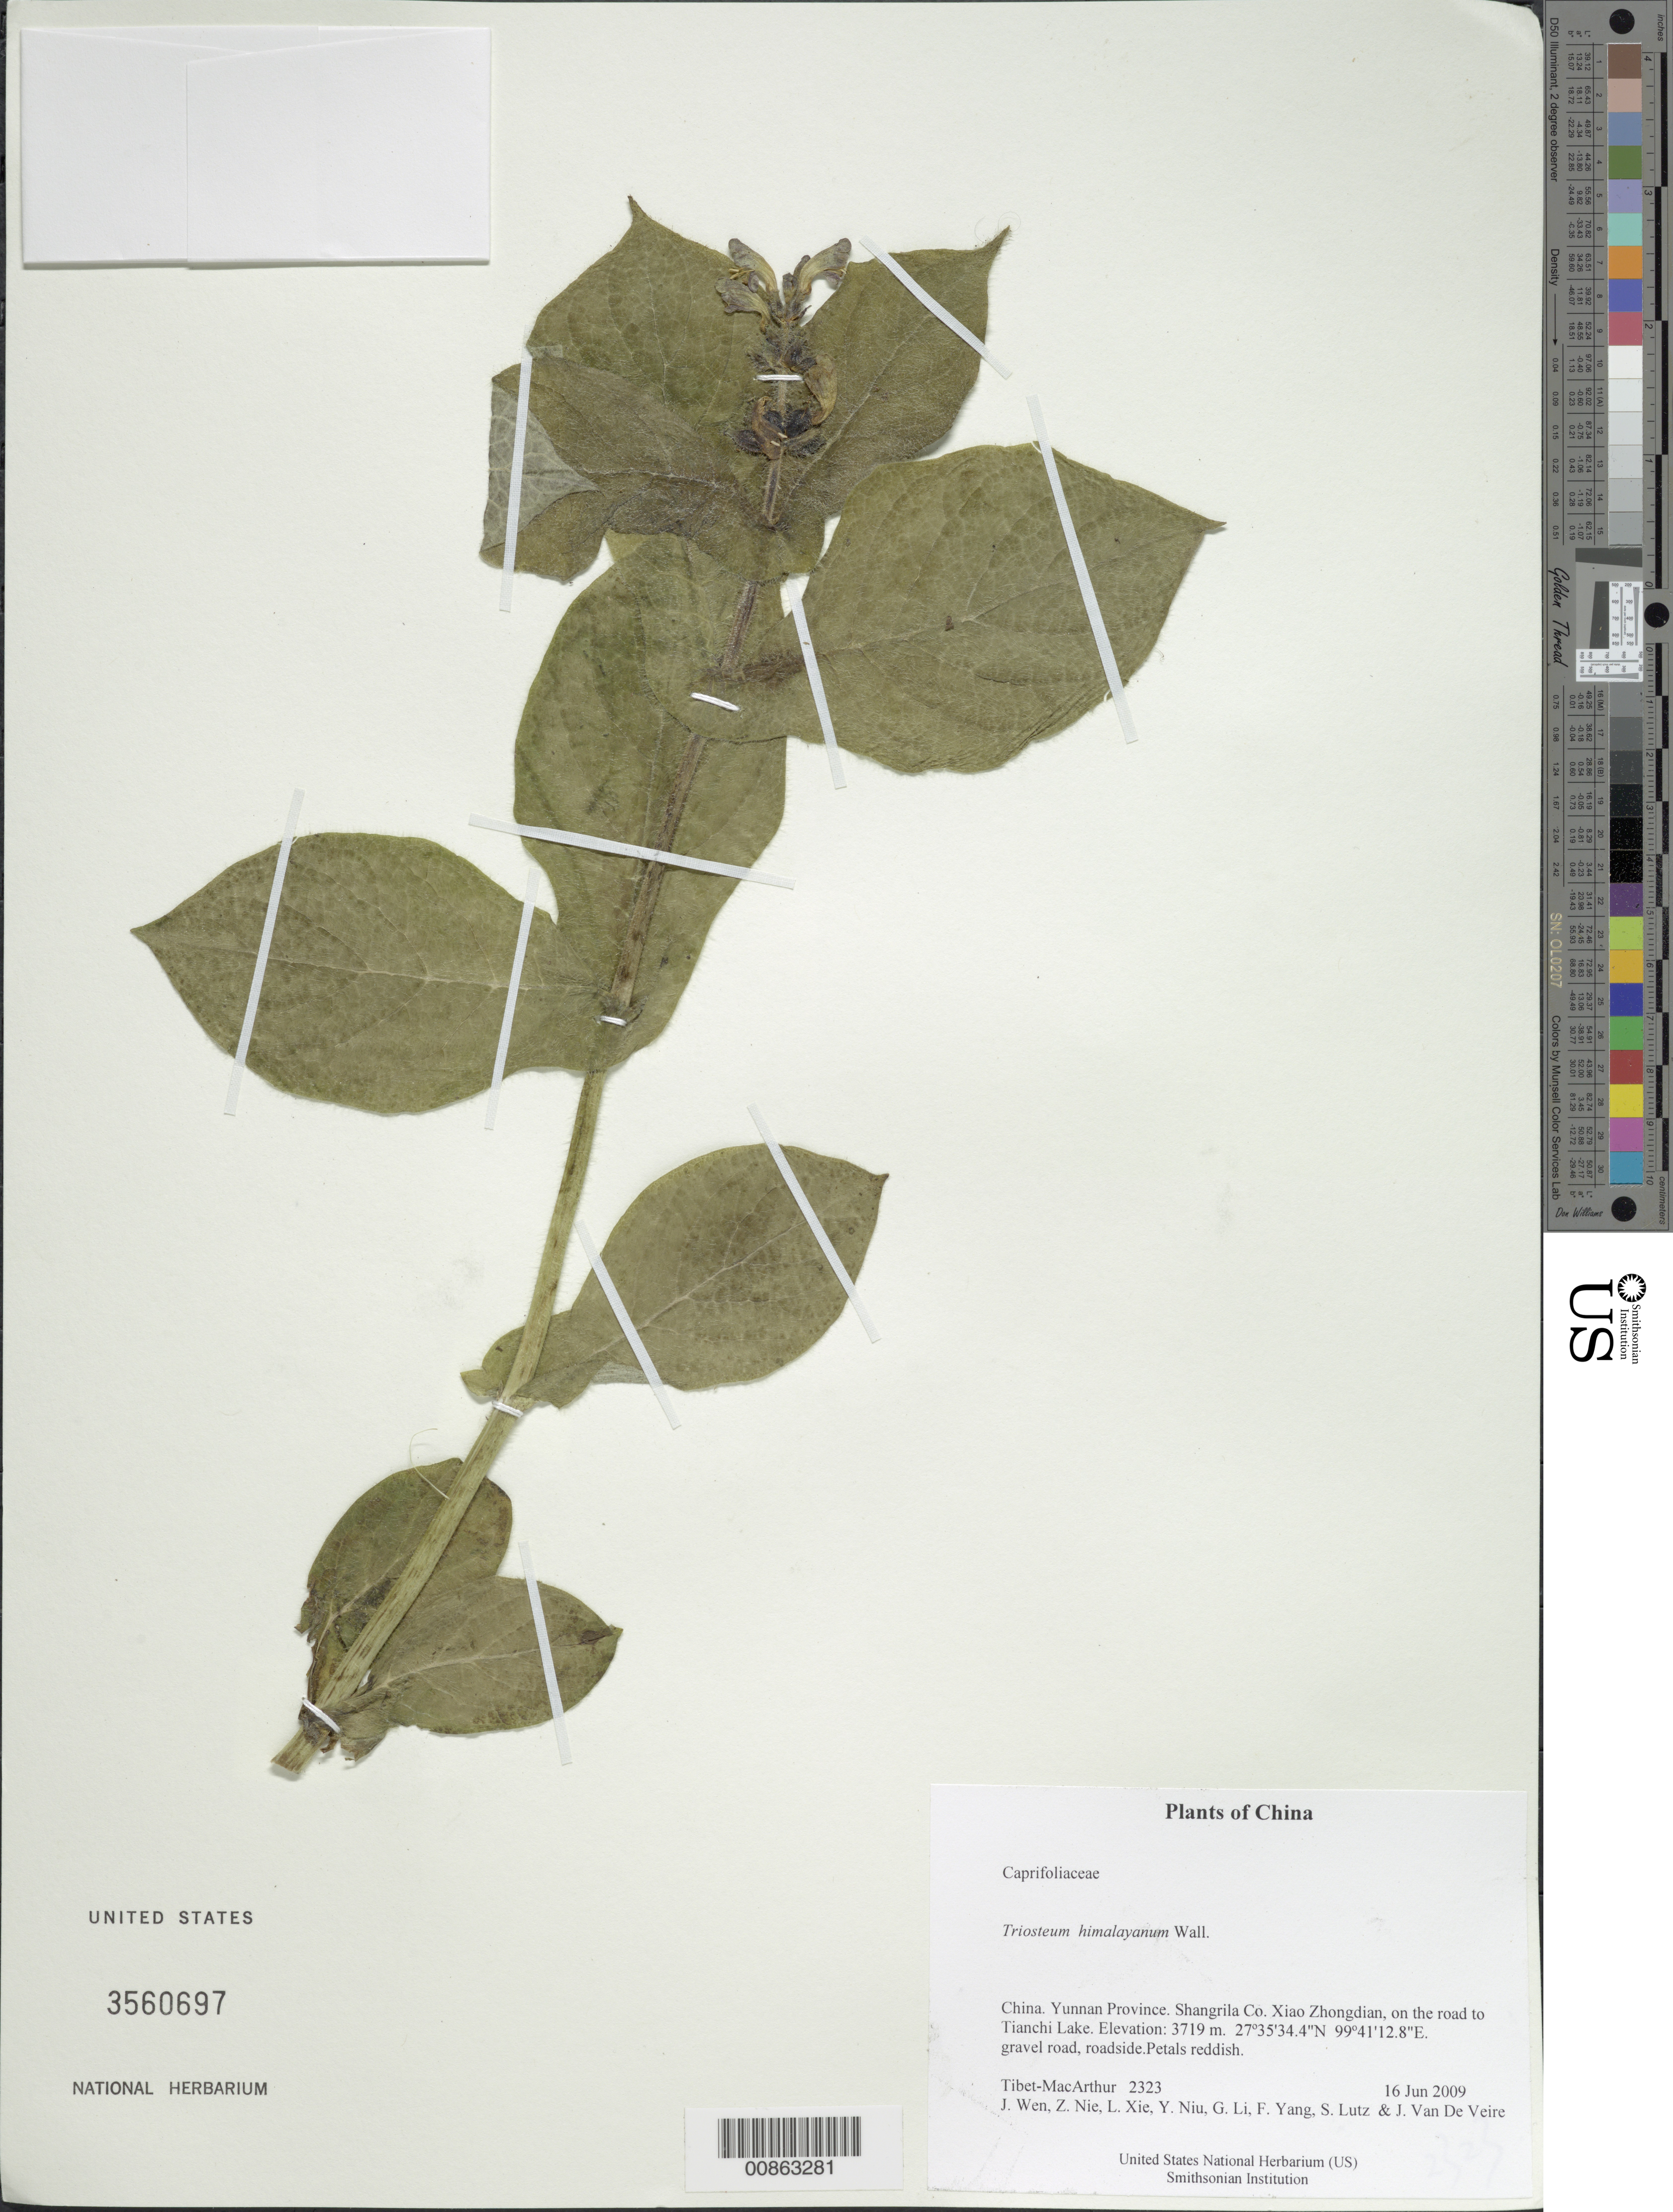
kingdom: Plantae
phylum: Tracheophyta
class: Magnoliopsida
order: Dipsacales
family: Caprifoliaceae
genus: Triosteum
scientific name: Triosteum himalayanum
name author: Wall.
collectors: Tibet-MacArthur, J. Wen, Z. Nie, L. Xie, Y. Niu, G. Li, F. Yang, S. Lutz & J. Van De Veire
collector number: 2323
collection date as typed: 16 Jun 2009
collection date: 2009-06-16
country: China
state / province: Yunnan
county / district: Shangrila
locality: Xiao Zhongdian, on the road to Tianchi Lake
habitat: gravel road, roadside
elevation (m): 3719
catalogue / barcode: US 3560697